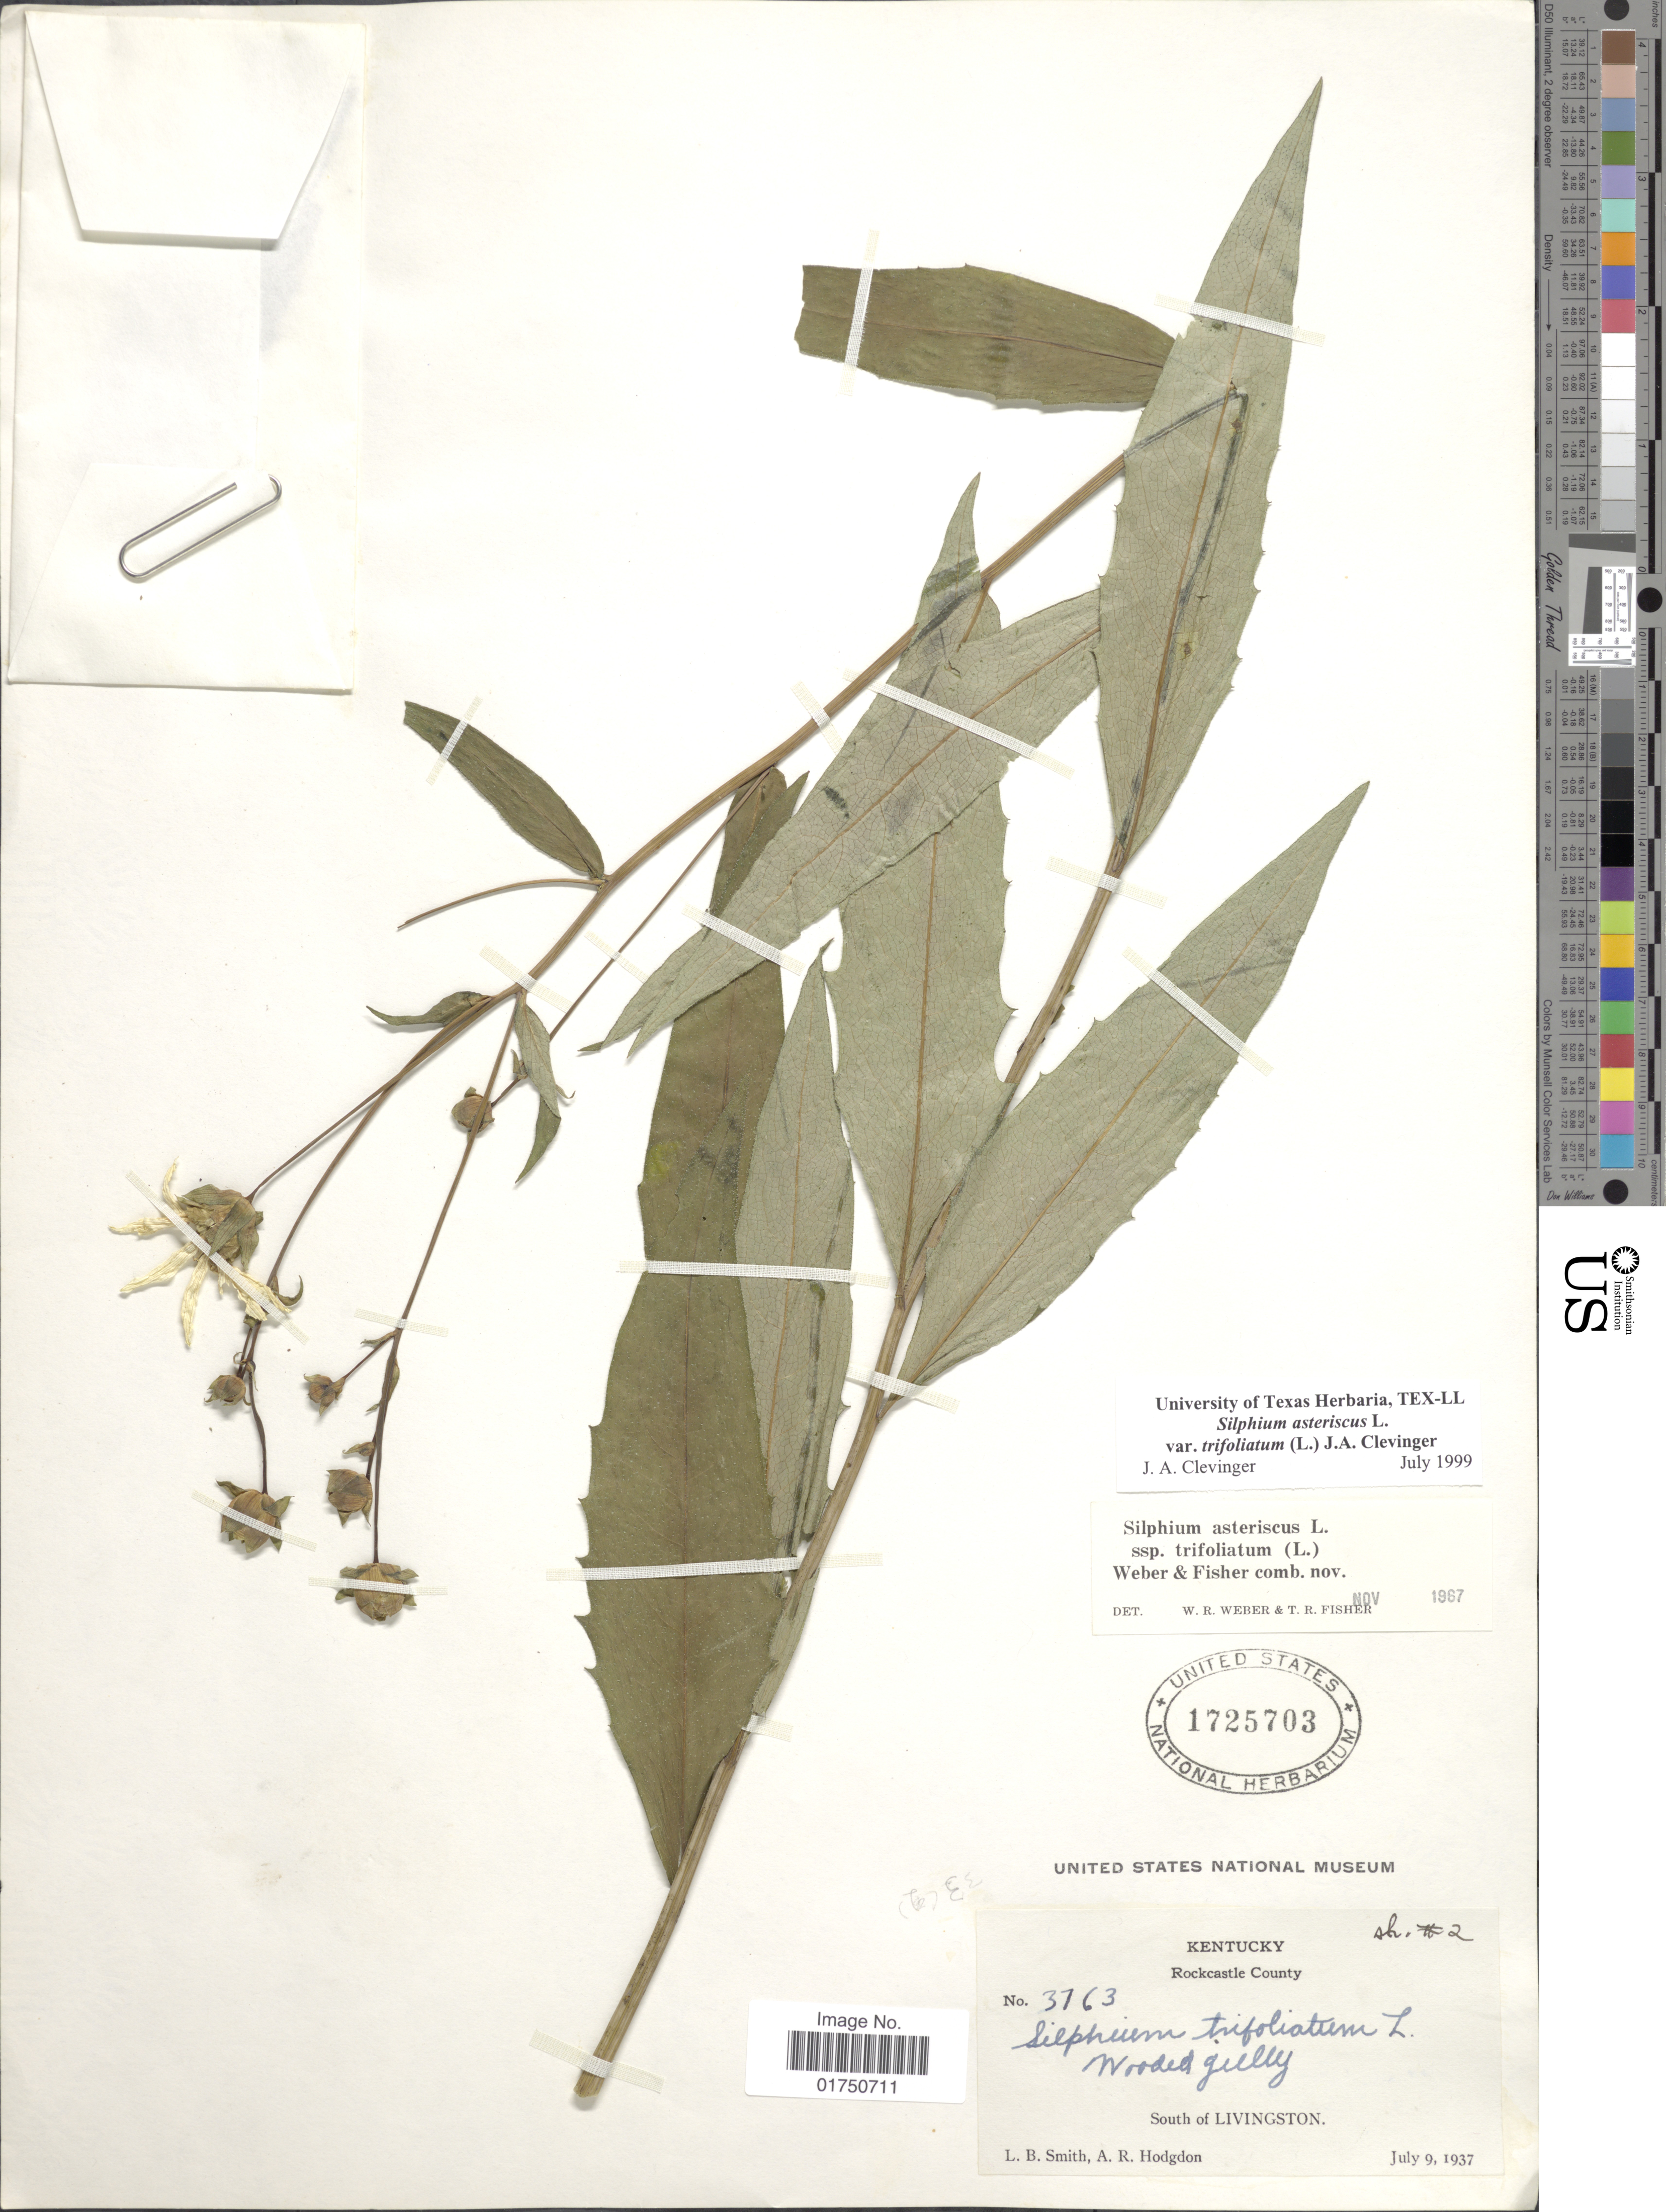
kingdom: Plantae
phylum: Tracheophyta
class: Magnoliopsida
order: Asterales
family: Asteraceae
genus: Silphium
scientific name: Silphium asteriscus var. trifoliatum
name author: (L.) Clevinger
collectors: L. Smith & A. R. Hodgdon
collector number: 3763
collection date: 1937-07-09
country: United States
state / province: Kentucky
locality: Rockcastle County. South of Livingstone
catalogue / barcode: US 1725703